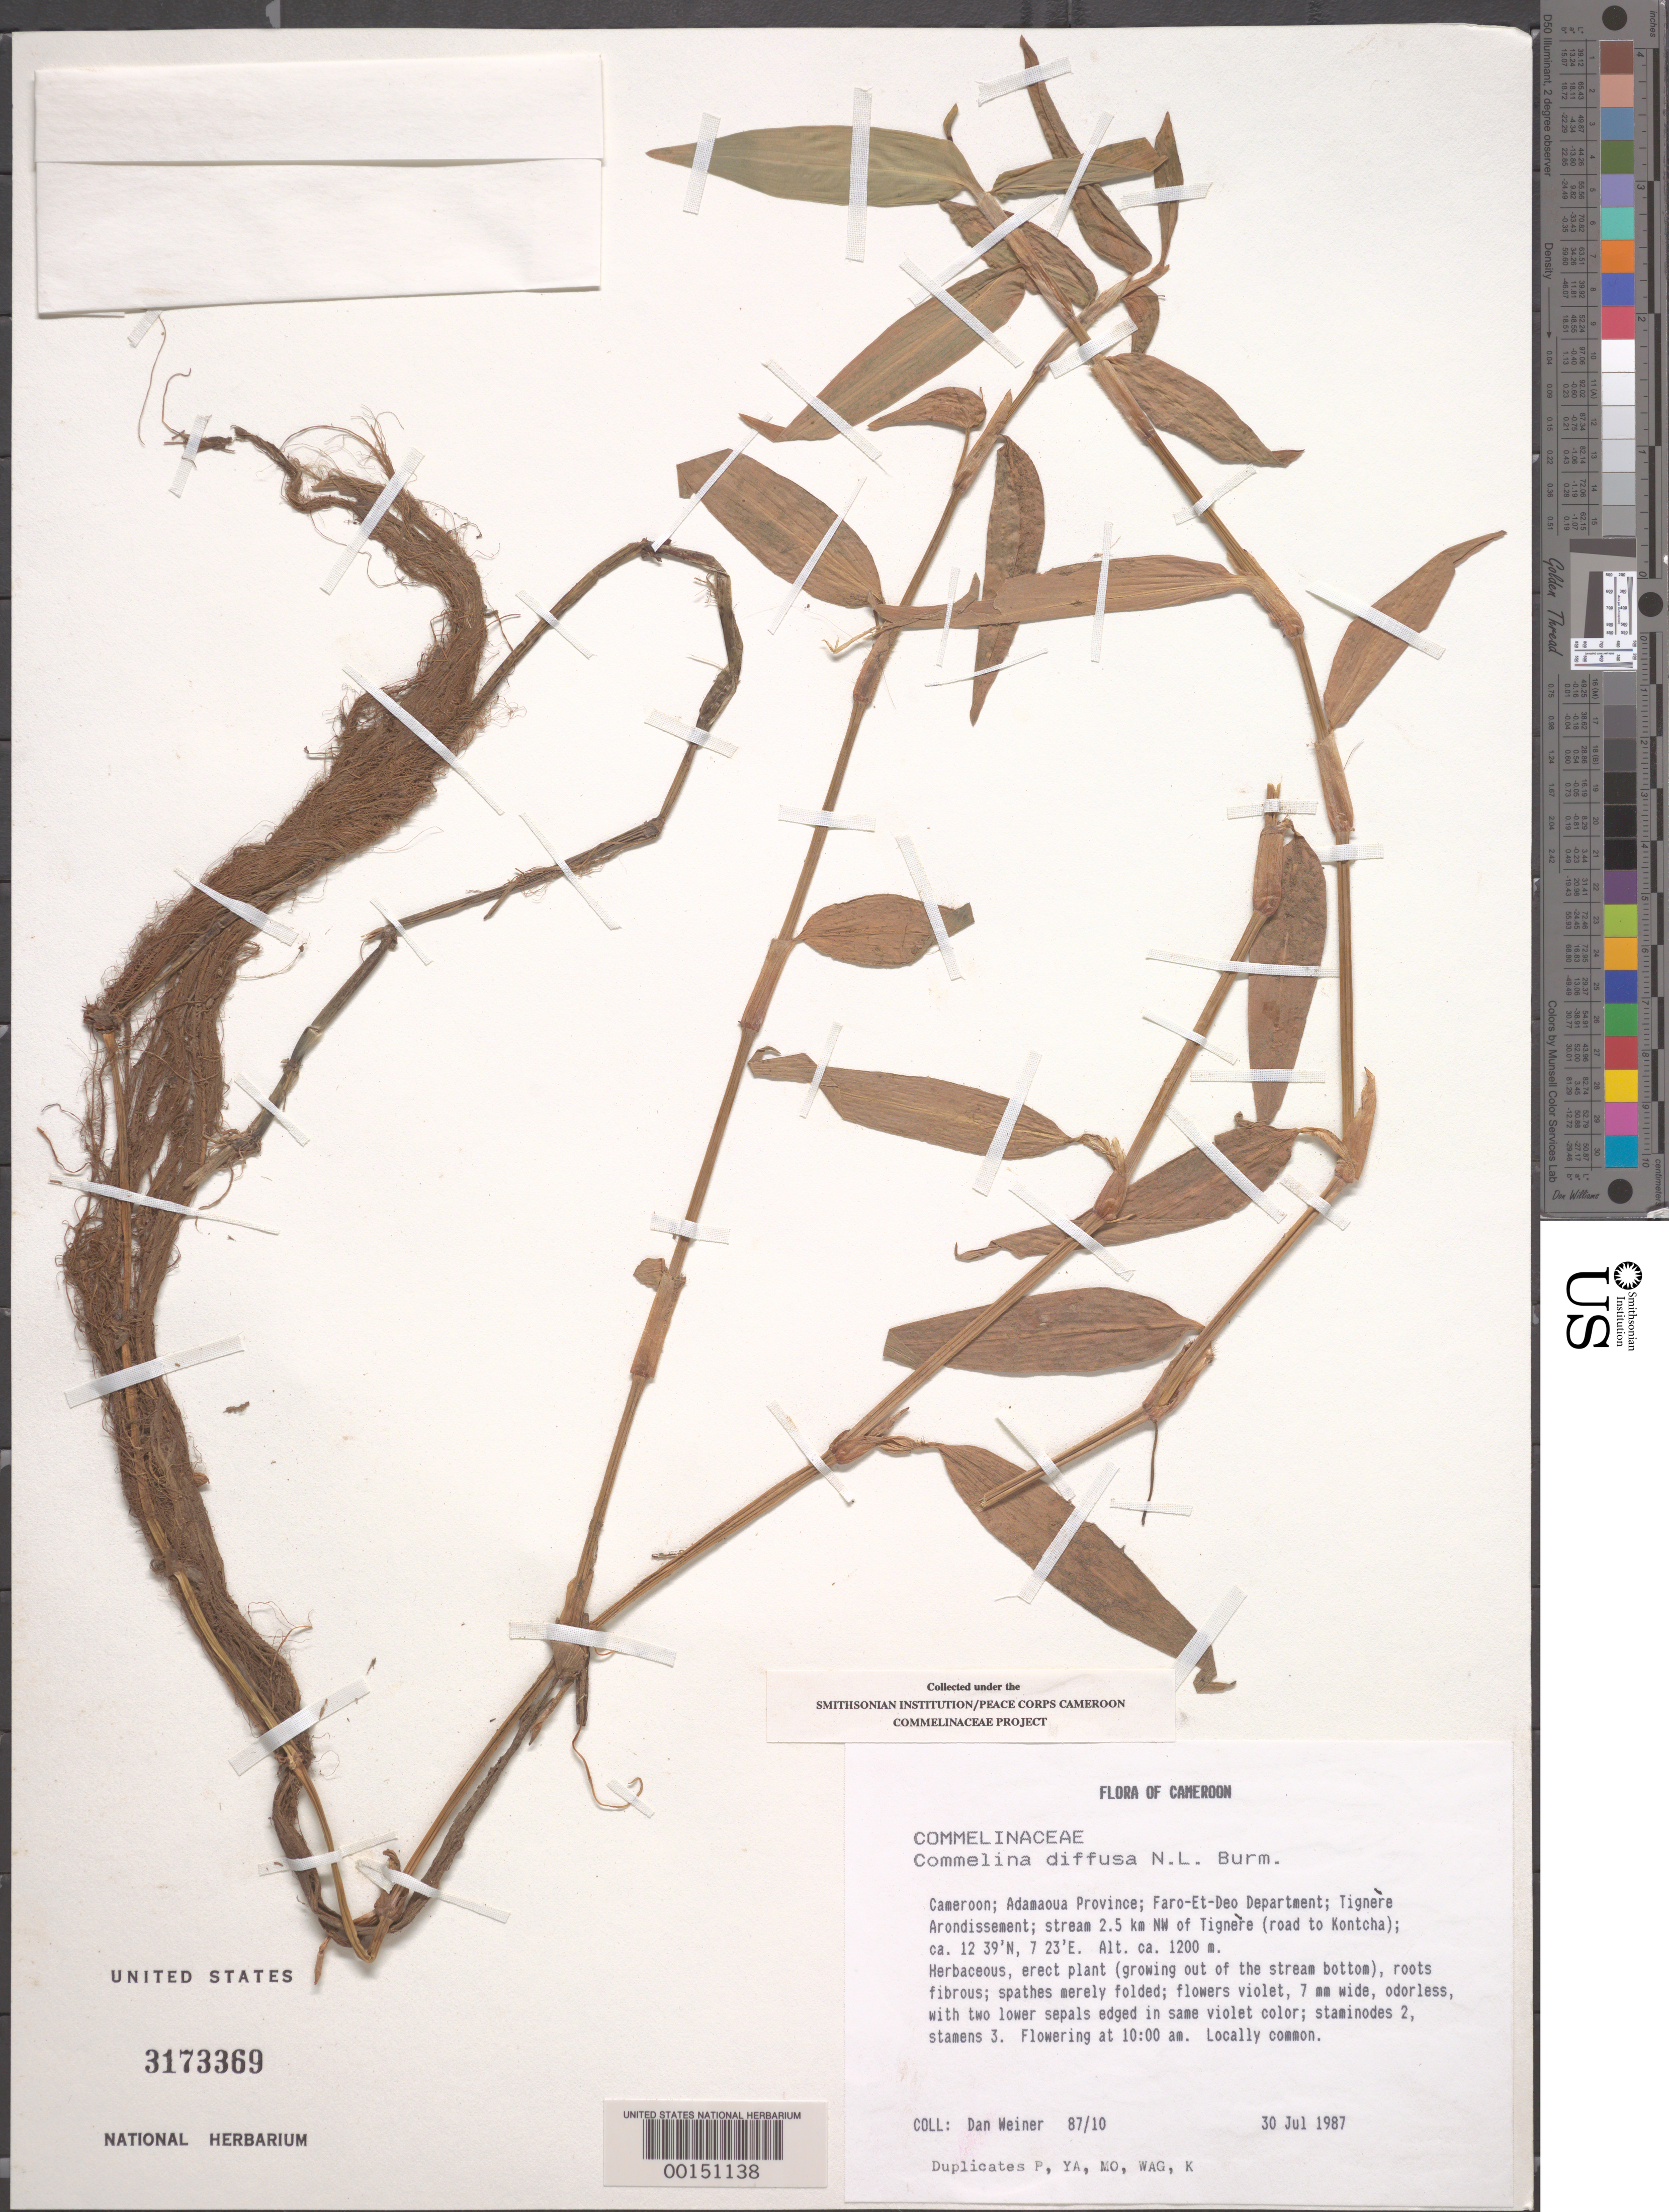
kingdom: Plantae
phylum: Tracheophyta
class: Liliopsida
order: Commelinales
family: Commelinaceae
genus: Commelina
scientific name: Commelina diffusa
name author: Burm. f.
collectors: D. Weiner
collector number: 87/10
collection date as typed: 30 Jul 1987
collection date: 1987-07-30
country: Cameroon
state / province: Adamawa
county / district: Faro-deo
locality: Tignere arrondissement, stream 2.5 km nw of tignere, road to kontcha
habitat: Stream bottom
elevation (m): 1200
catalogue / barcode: US 3173369